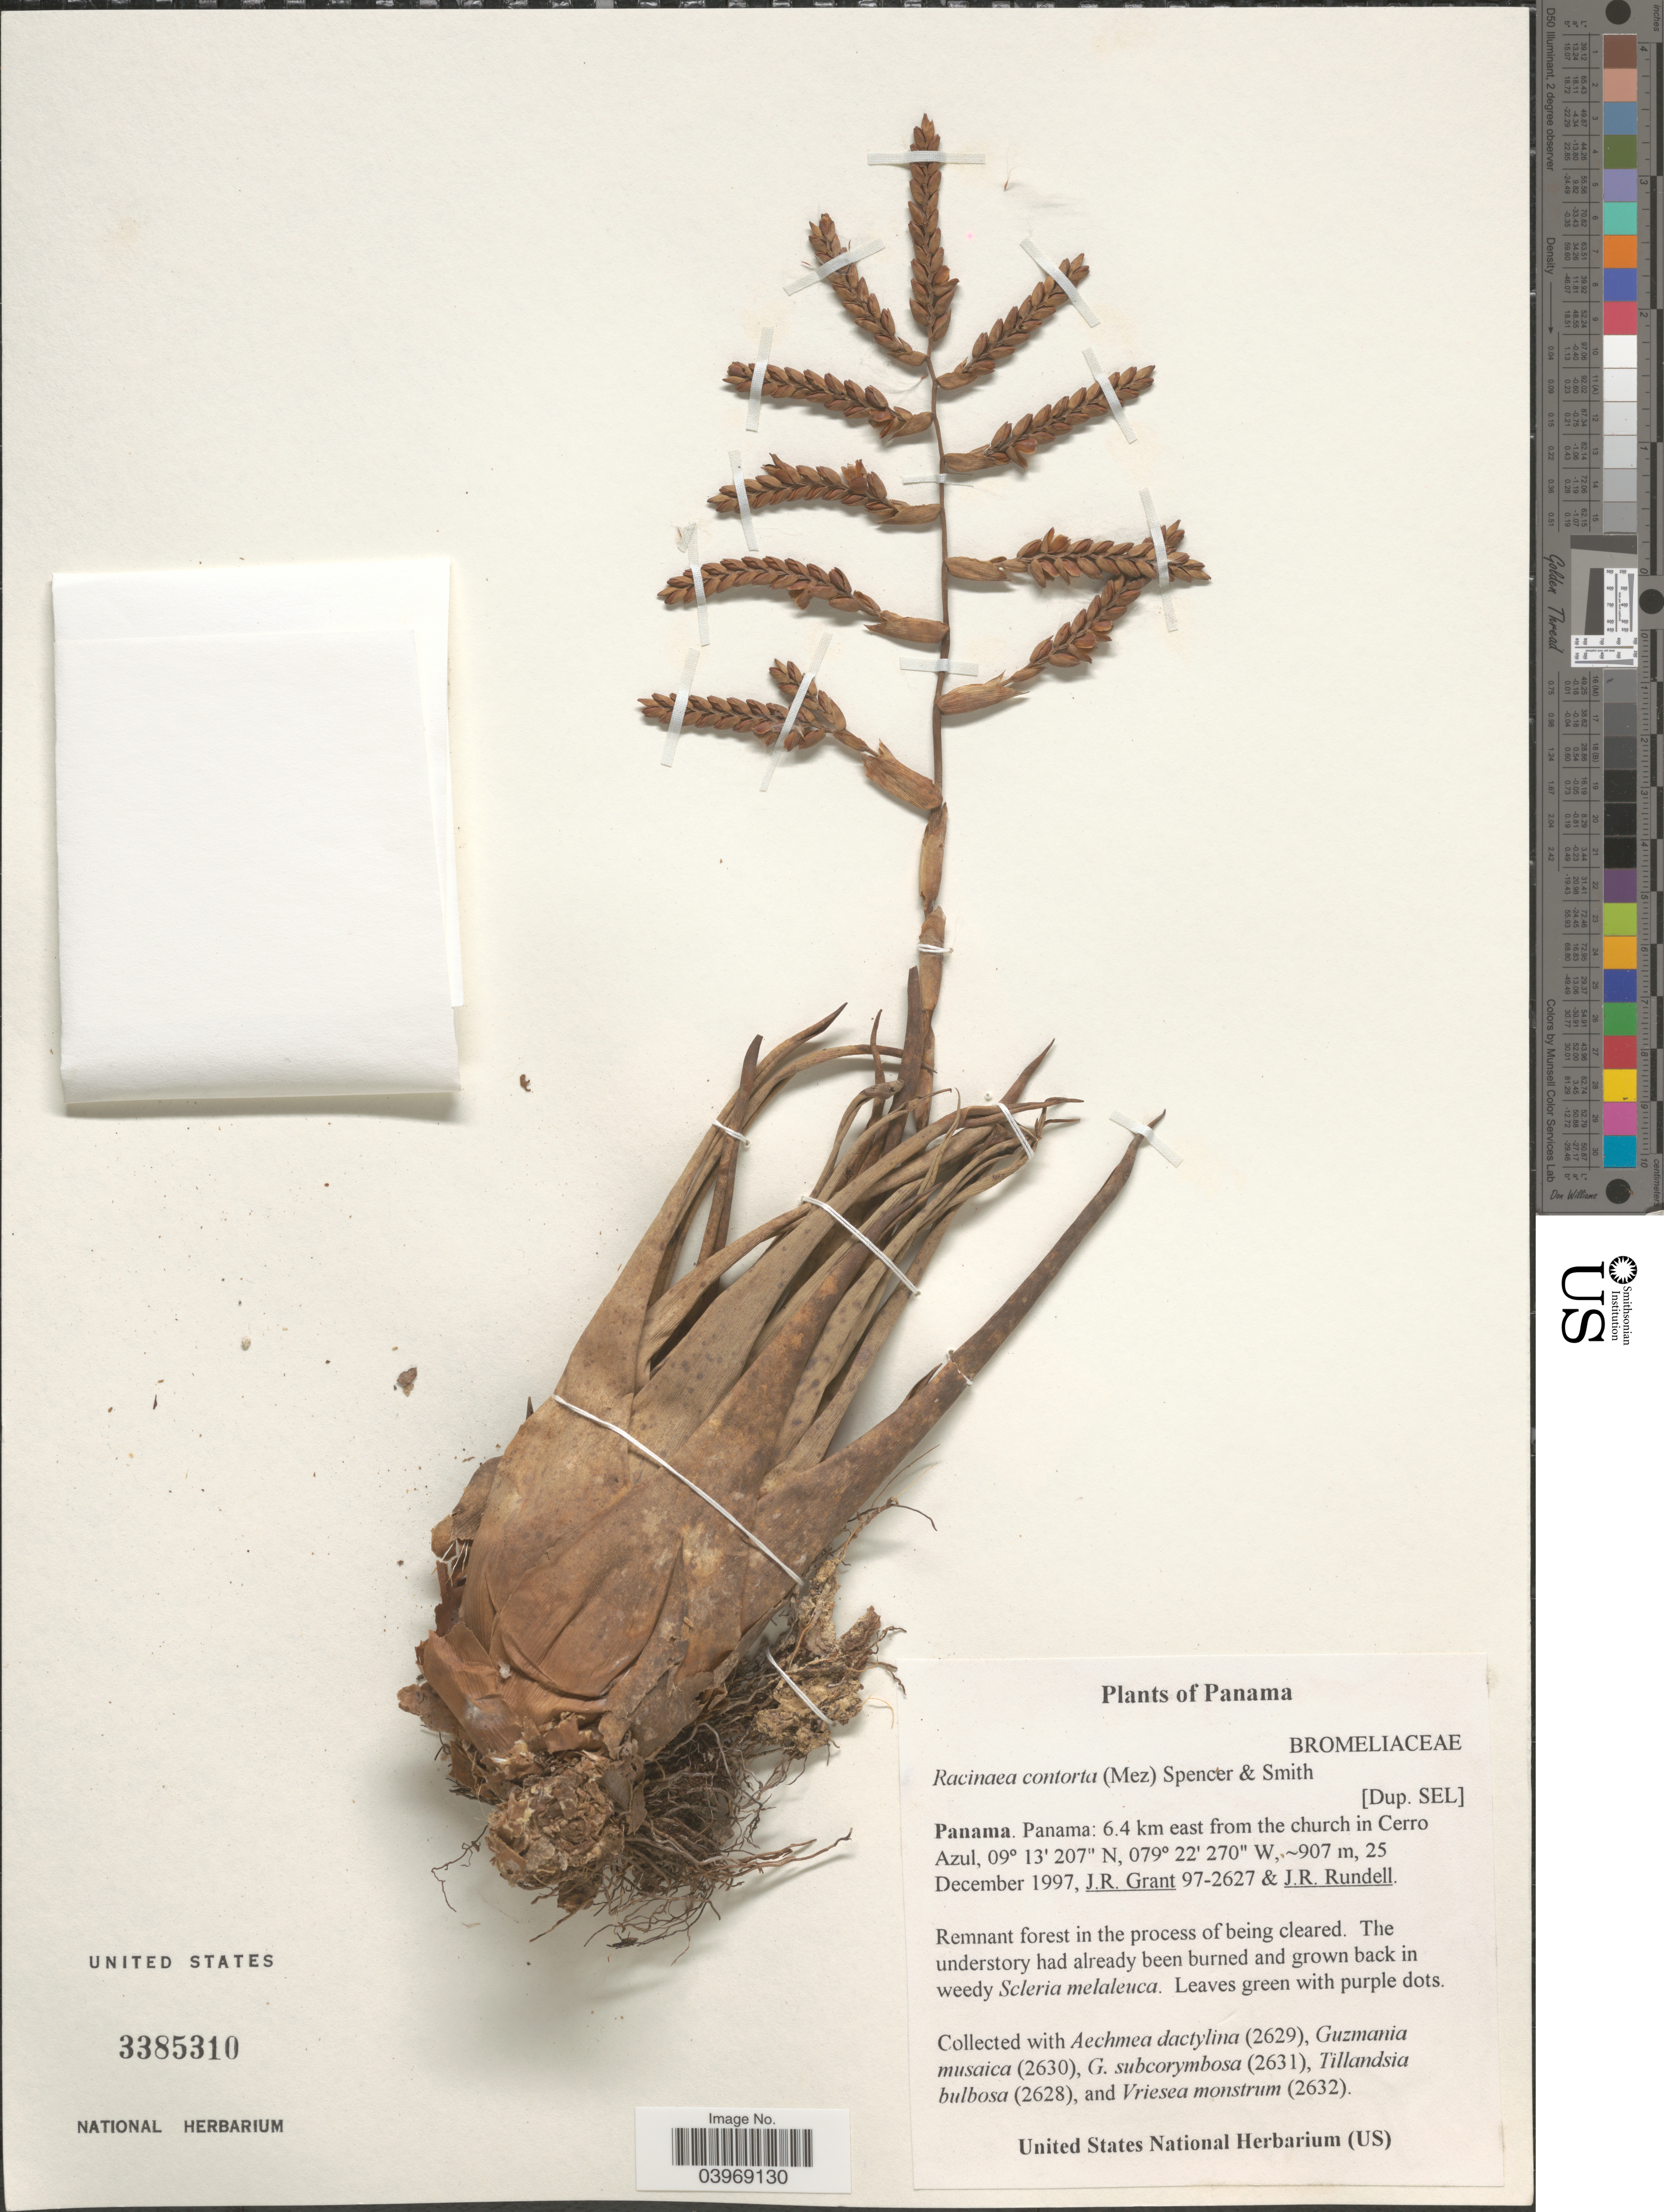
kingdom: Plantae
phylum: Tracheophyta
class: Liliopsida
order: Poales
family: Bromeliaceae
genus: Racinaea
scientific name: Racinaea contorta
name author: (Mez & Pittier) M.A. Spencer & L.B. Sm.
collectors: J. Grant & J. R. Rundell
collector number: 97-2627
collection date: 1997-12-25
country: Panama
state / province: Panamá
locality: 6.4 km east from the church in Cerro Azul.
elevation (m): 907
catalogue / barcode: US 3385310